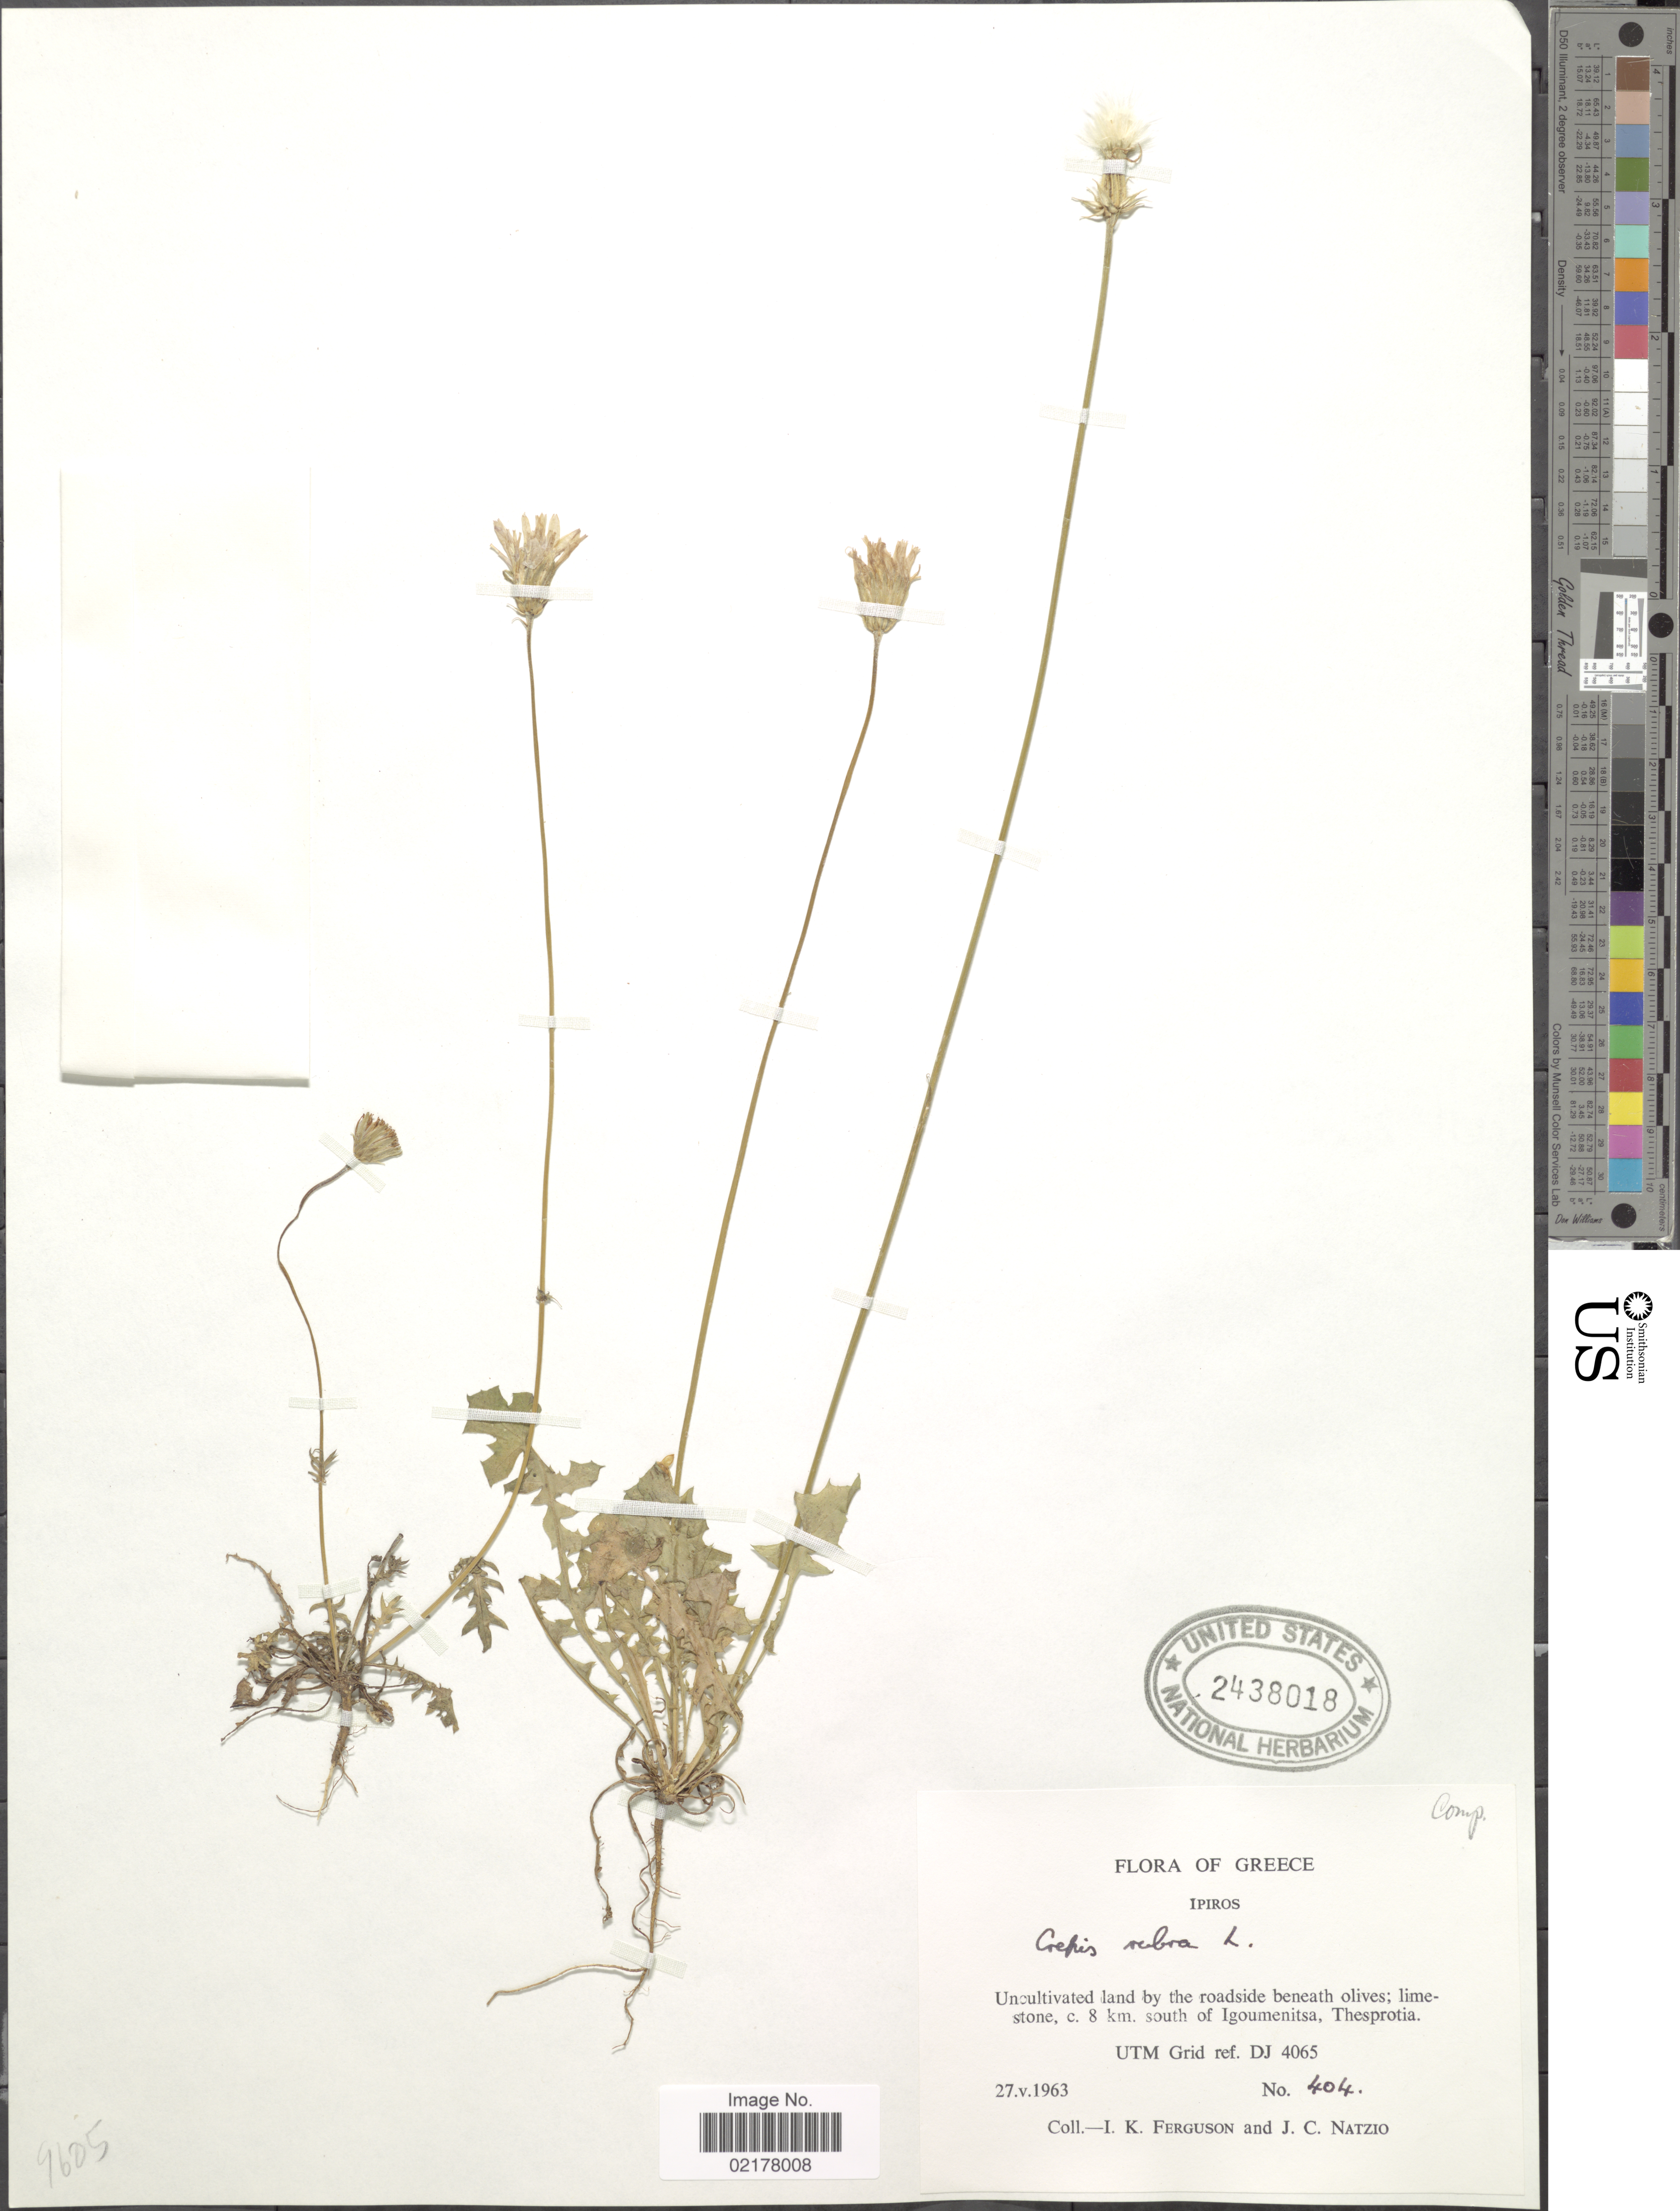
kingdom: Plantae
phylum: Tracheophyta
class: Magnoliopsida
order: Asterales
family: Asteraceae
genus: Crepis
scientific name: Crepis rubra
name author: L.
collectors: I. K. Ferguson & J. Natzio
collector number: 404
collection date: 1963-05-27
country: Greece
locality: Ipiros. c. 8 km. south of Igoumenitsa, Thesprotia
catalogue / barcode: US 2438018